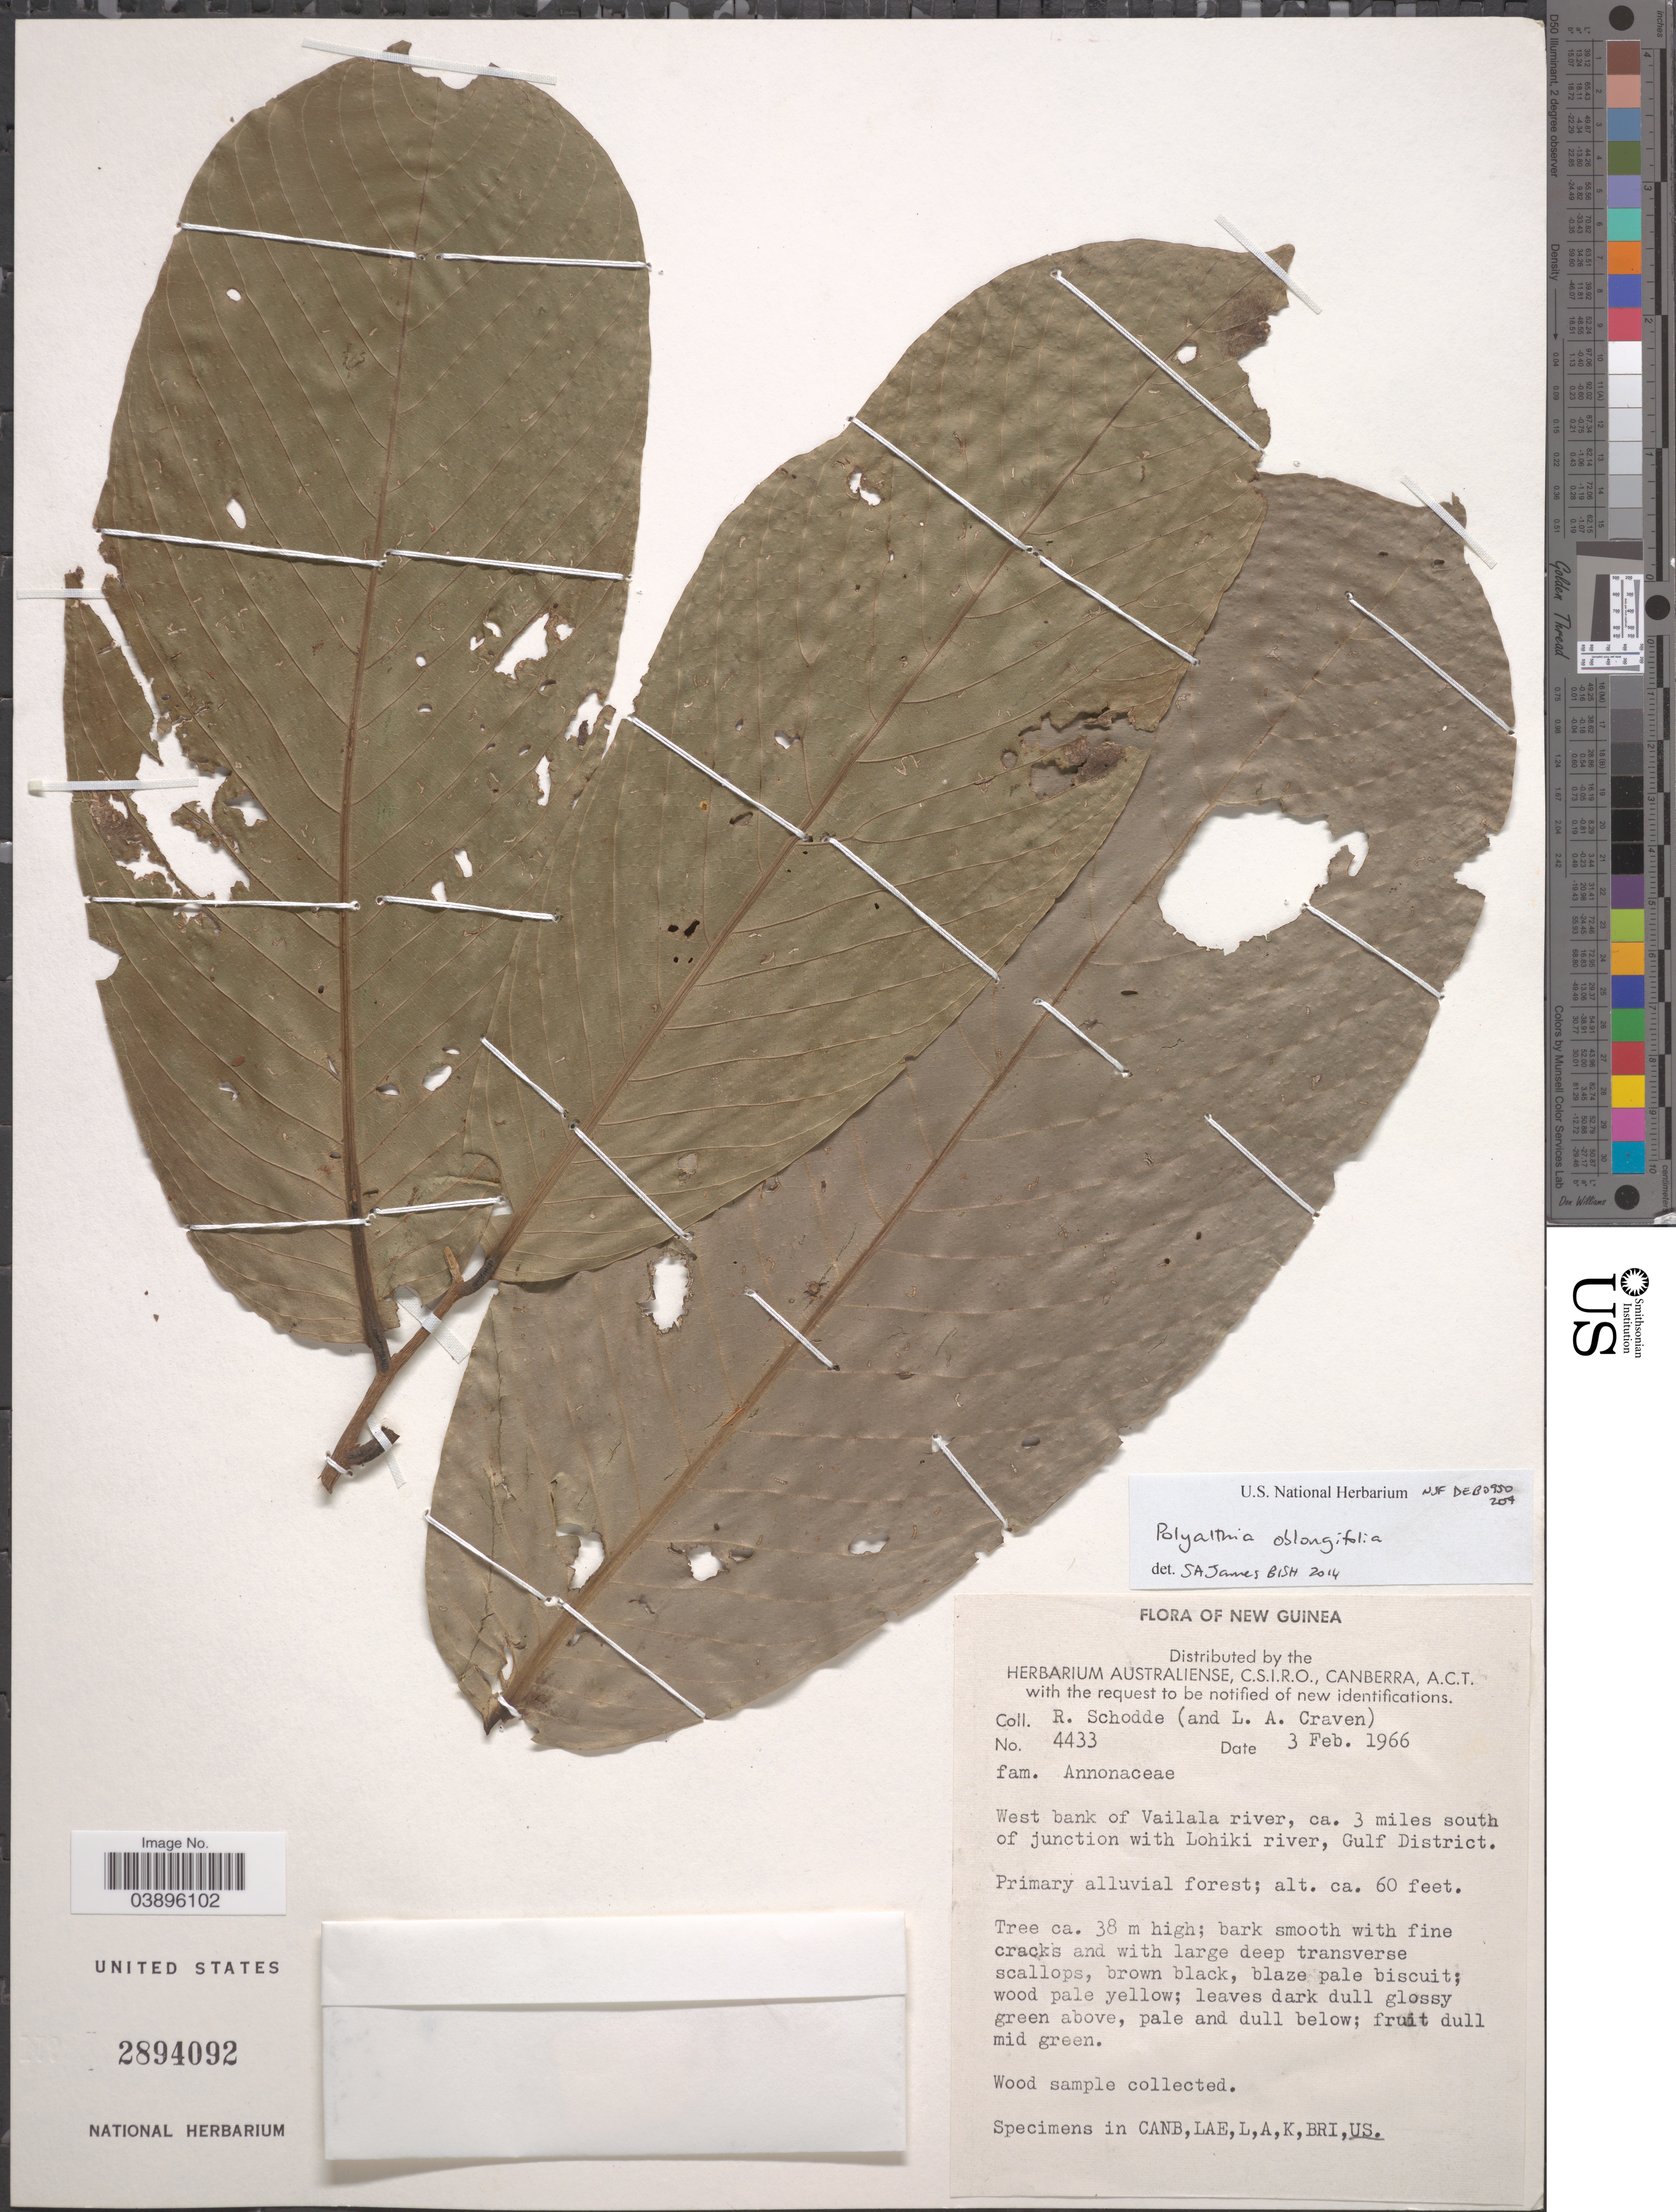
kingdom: Plantae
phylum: Tracheophyta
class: Magnoliopsida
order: Magnoliales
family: Annonaceae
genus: Monoon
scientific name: Monoon oblongifolium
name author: (C.B. Rob.) R.M.K. Saunders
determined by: Wagner, W. L., (BOT), Smithsonian Institution - National Museum of Natural History (UNITED STATES)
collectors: R. Schodde & L. A. Craven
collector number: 4433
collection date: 1966-02-03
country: Papua New Guinea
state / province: Gulf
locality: New Guinea. West bank of Vailala river, ca. 3 miles south of junction with Lohiki river, Gulf District.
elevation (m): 18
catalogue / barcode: US 2894092